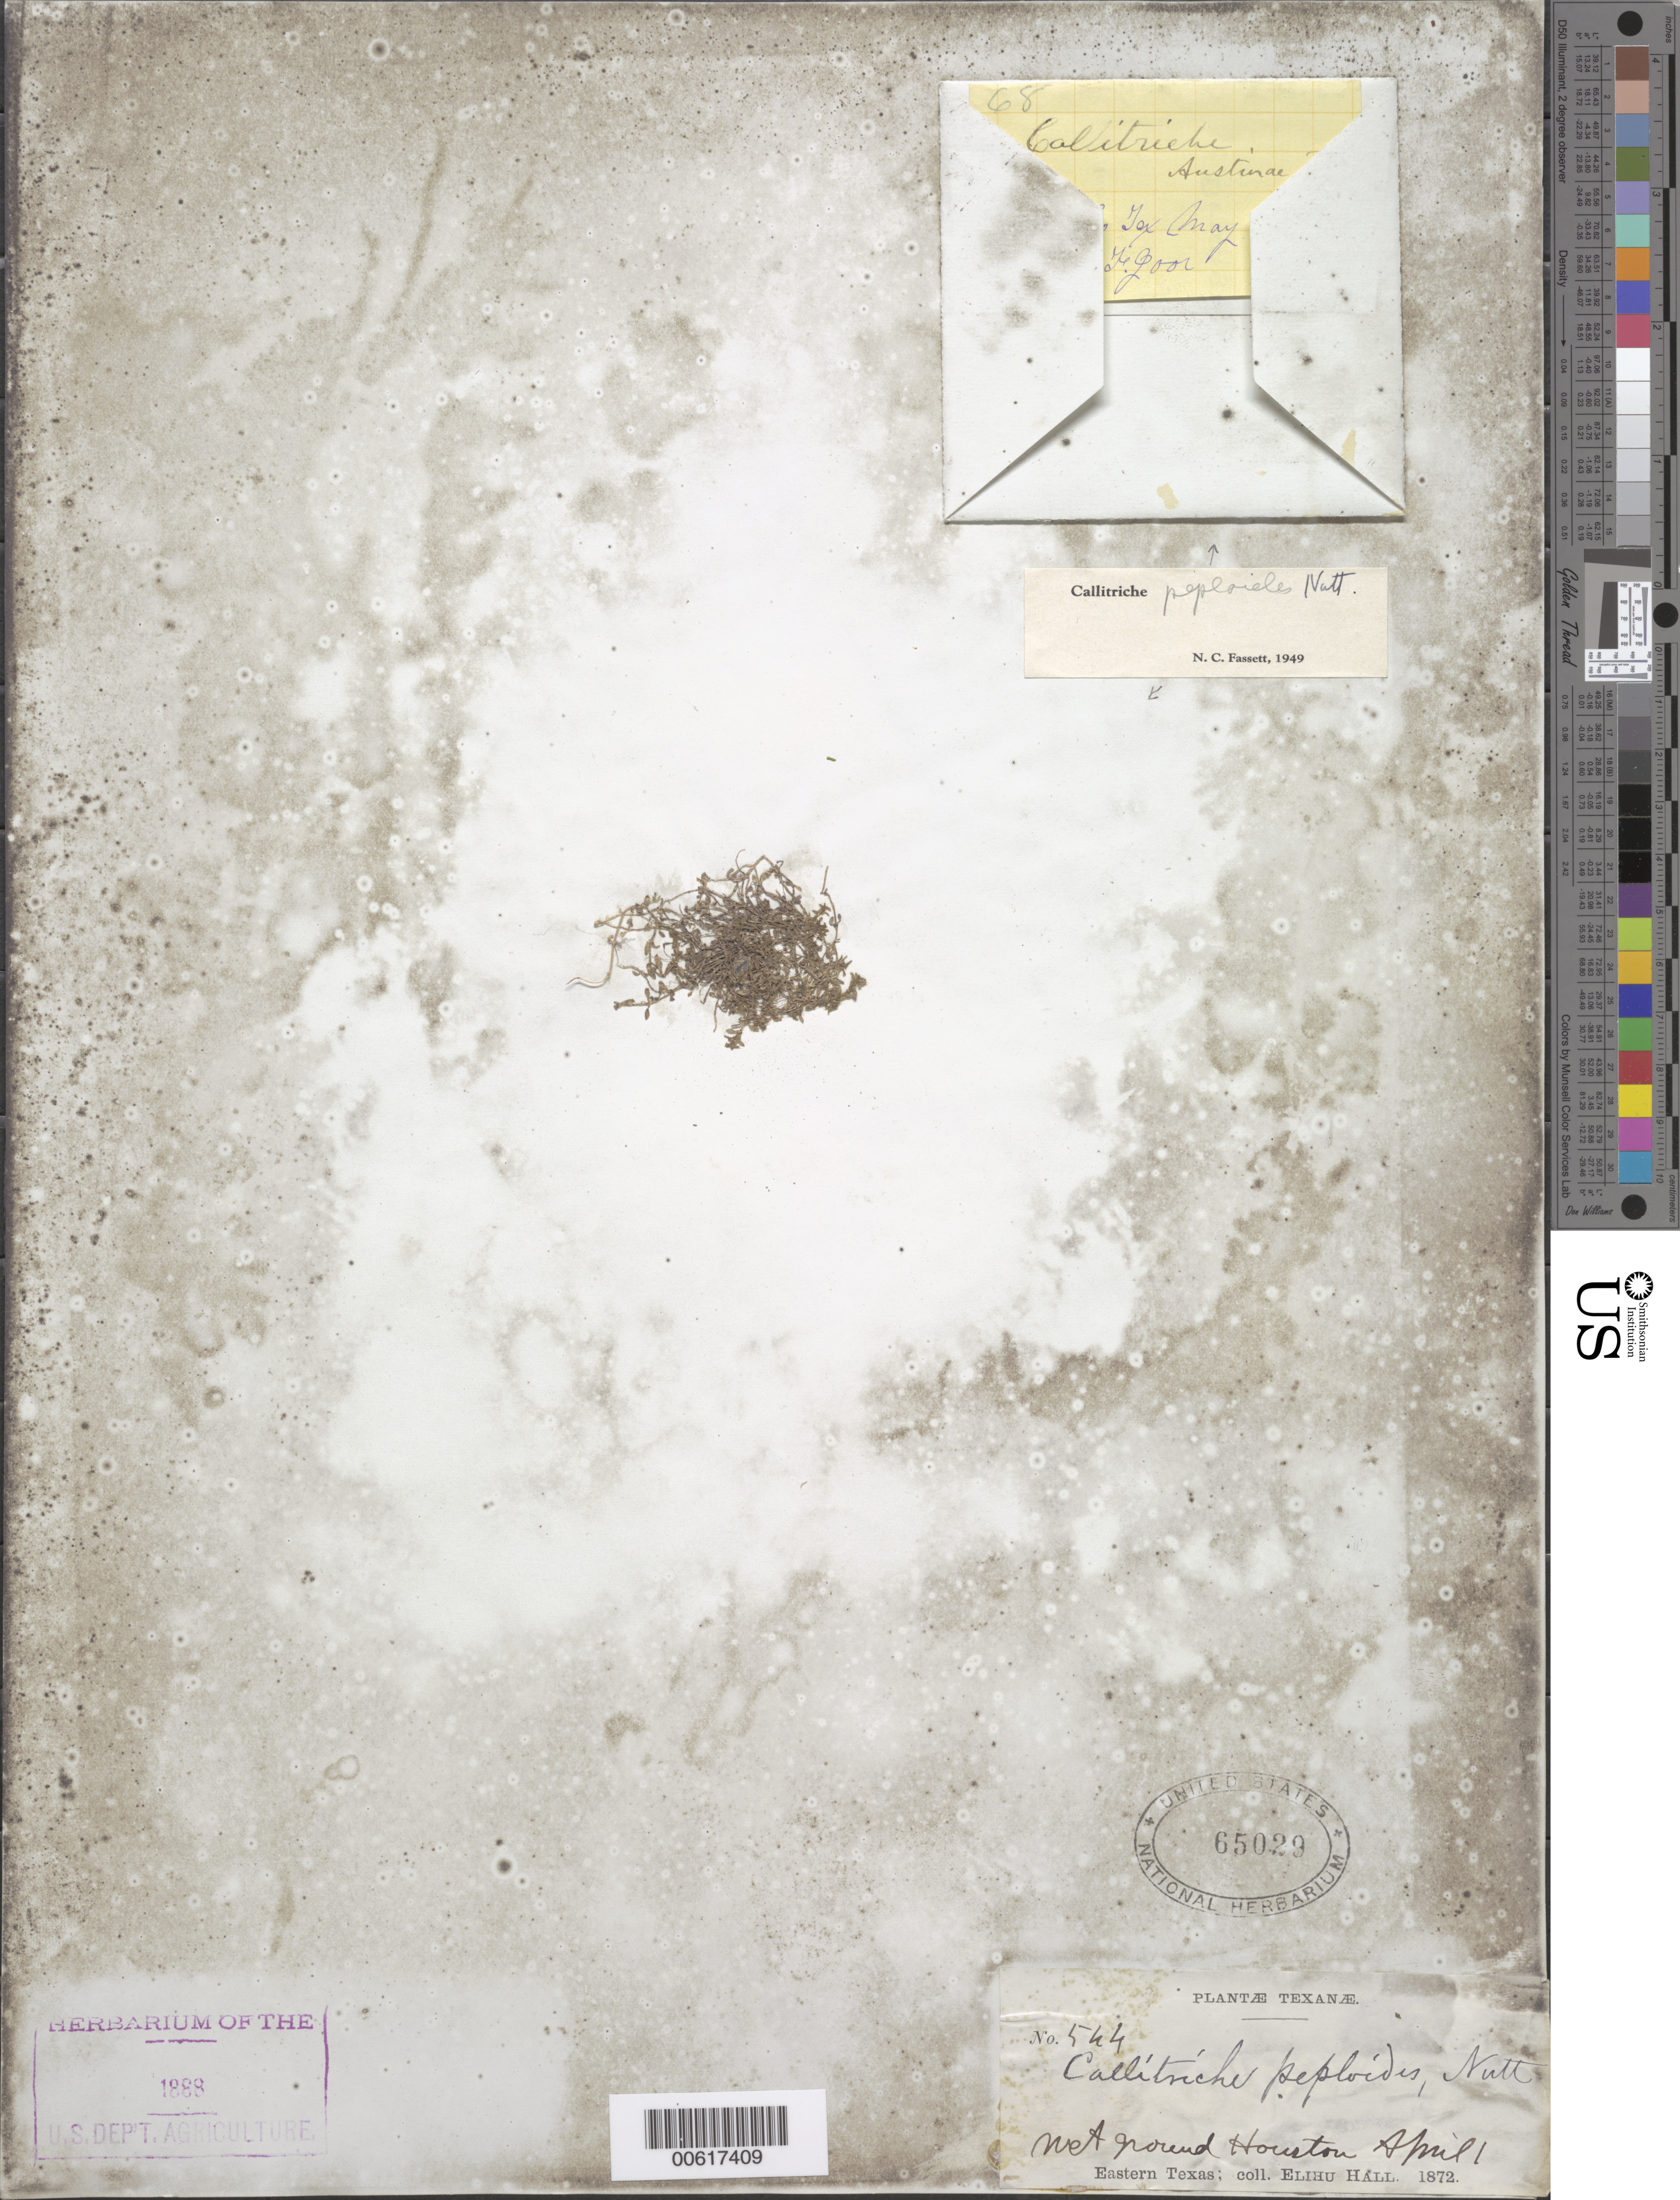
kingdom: Plantae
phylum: Tracheophyta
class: Magnoliopsida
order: Lamiales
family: Plantaginaceae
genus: Callitriche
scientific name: Callitriche peploides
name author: Nutt.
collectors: E. Hall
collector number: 544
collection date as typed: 01 Apr 1872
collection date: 1872-04-01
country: United States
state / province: Texas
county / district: Harris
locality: Houston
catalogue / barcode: US 65029